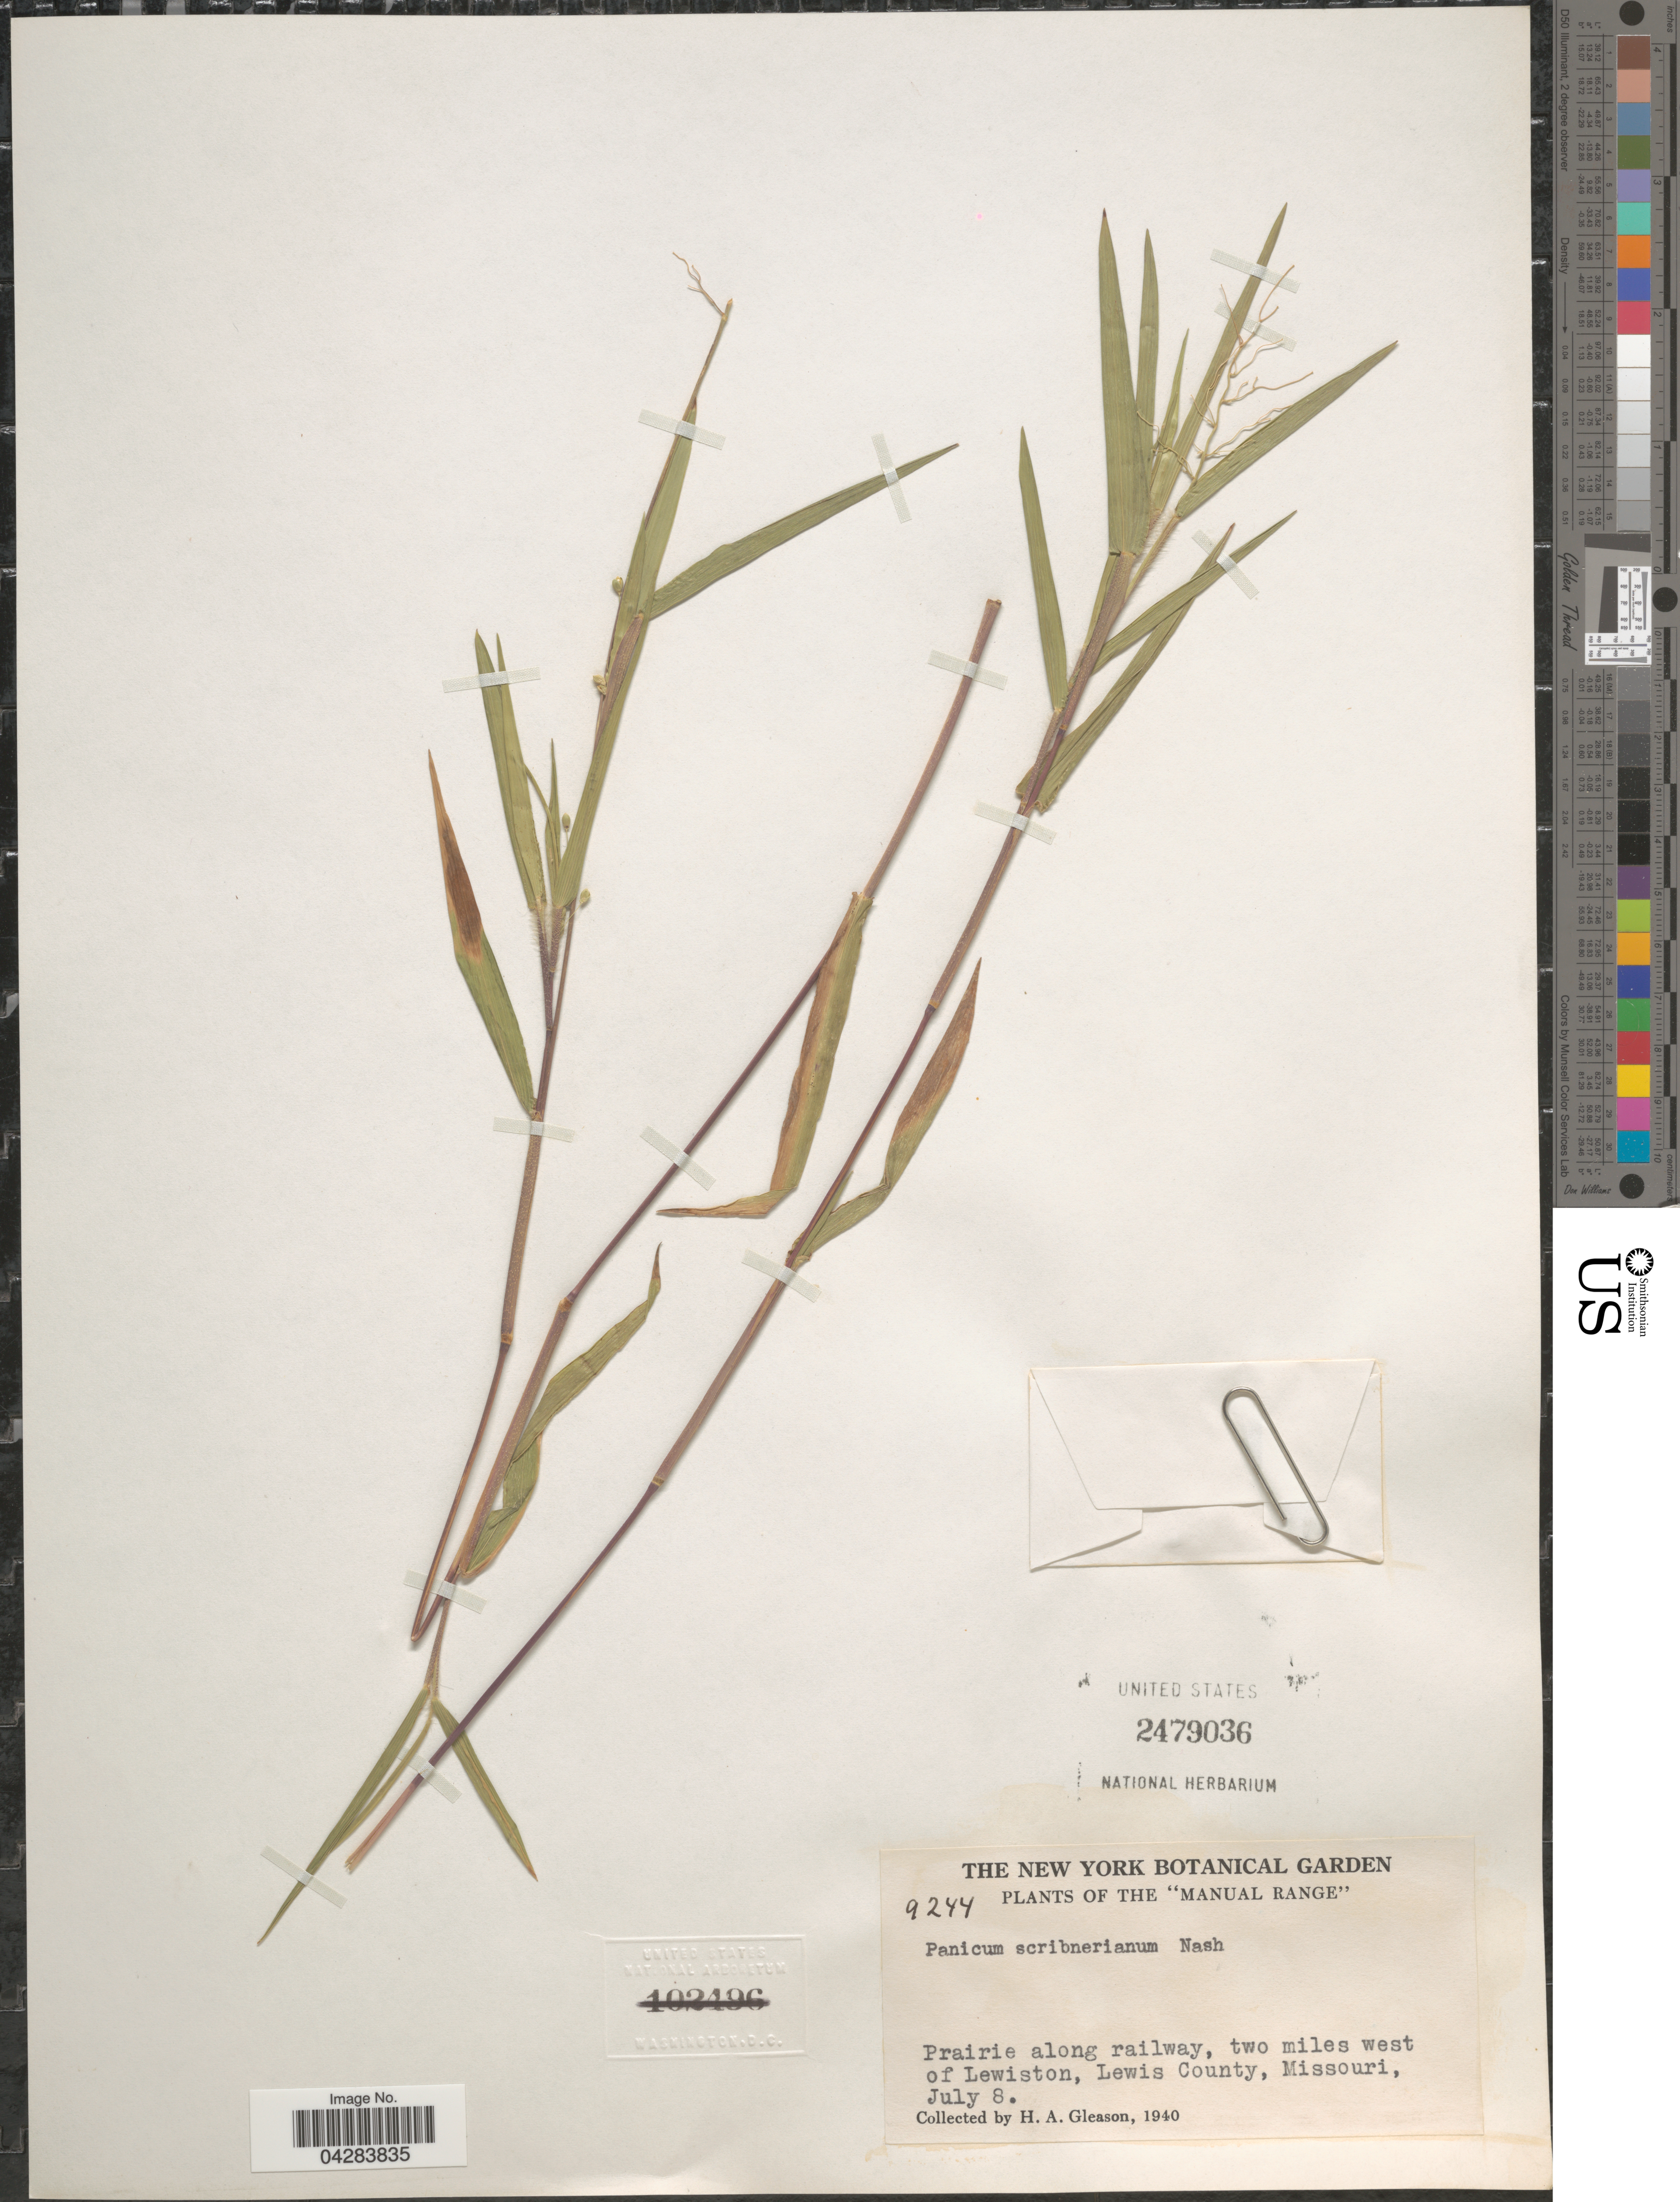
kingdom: Plantae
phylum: Tracheophyta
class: Liliopsida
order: Poales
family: Poaceae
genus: Dichanthelium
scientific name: Dichanthelium oligosanthes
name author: (Schult.) Gould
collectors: H. A. Gleason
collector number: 9244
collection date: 1940-07-08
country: United States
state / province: Missouri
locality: Manual Range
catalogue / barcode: US 2479036